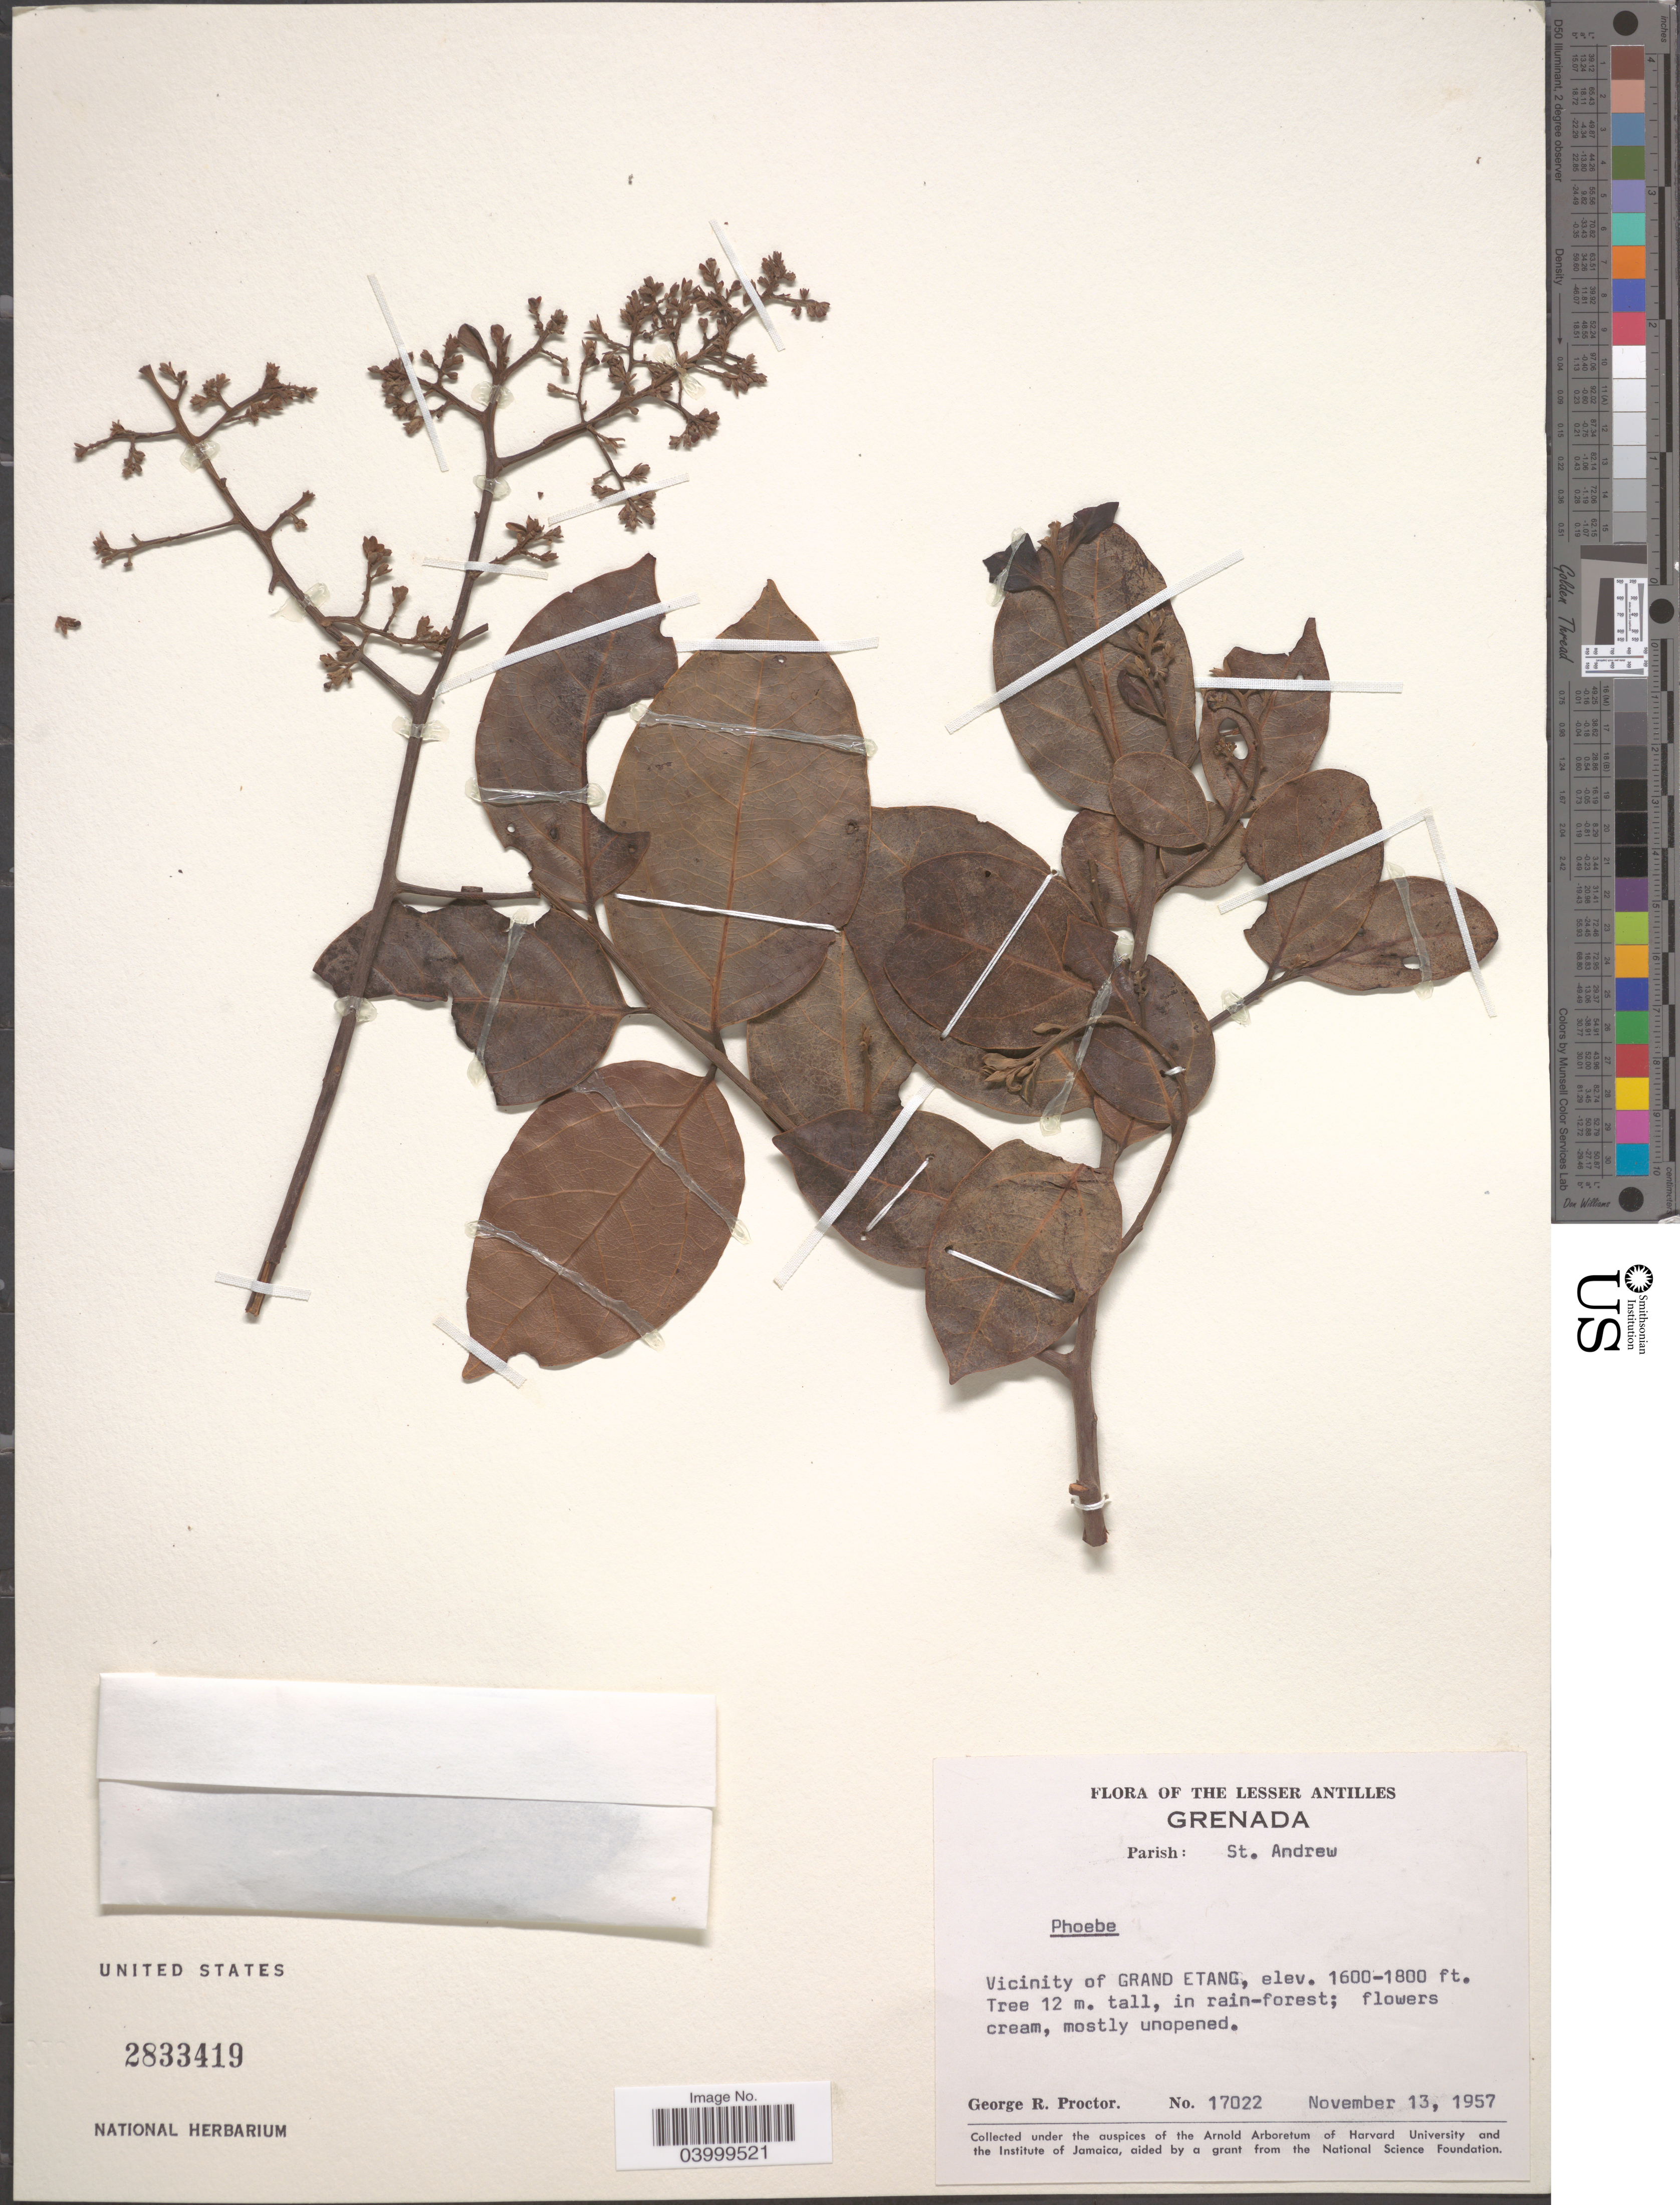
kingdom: Plantae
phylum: Tracheophyta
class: Magnoliopsida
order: Laurales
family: Lauraceae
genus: Cinnamomum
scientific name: Cinnamomum sp.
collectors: G. R. Proctor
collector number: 17022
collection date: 1957-11-13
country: Grenada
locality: The Lesser Antilles. Parish: St. Andrew. Vicinity of Grand Etang.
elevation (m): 488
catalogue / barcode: US 2833419